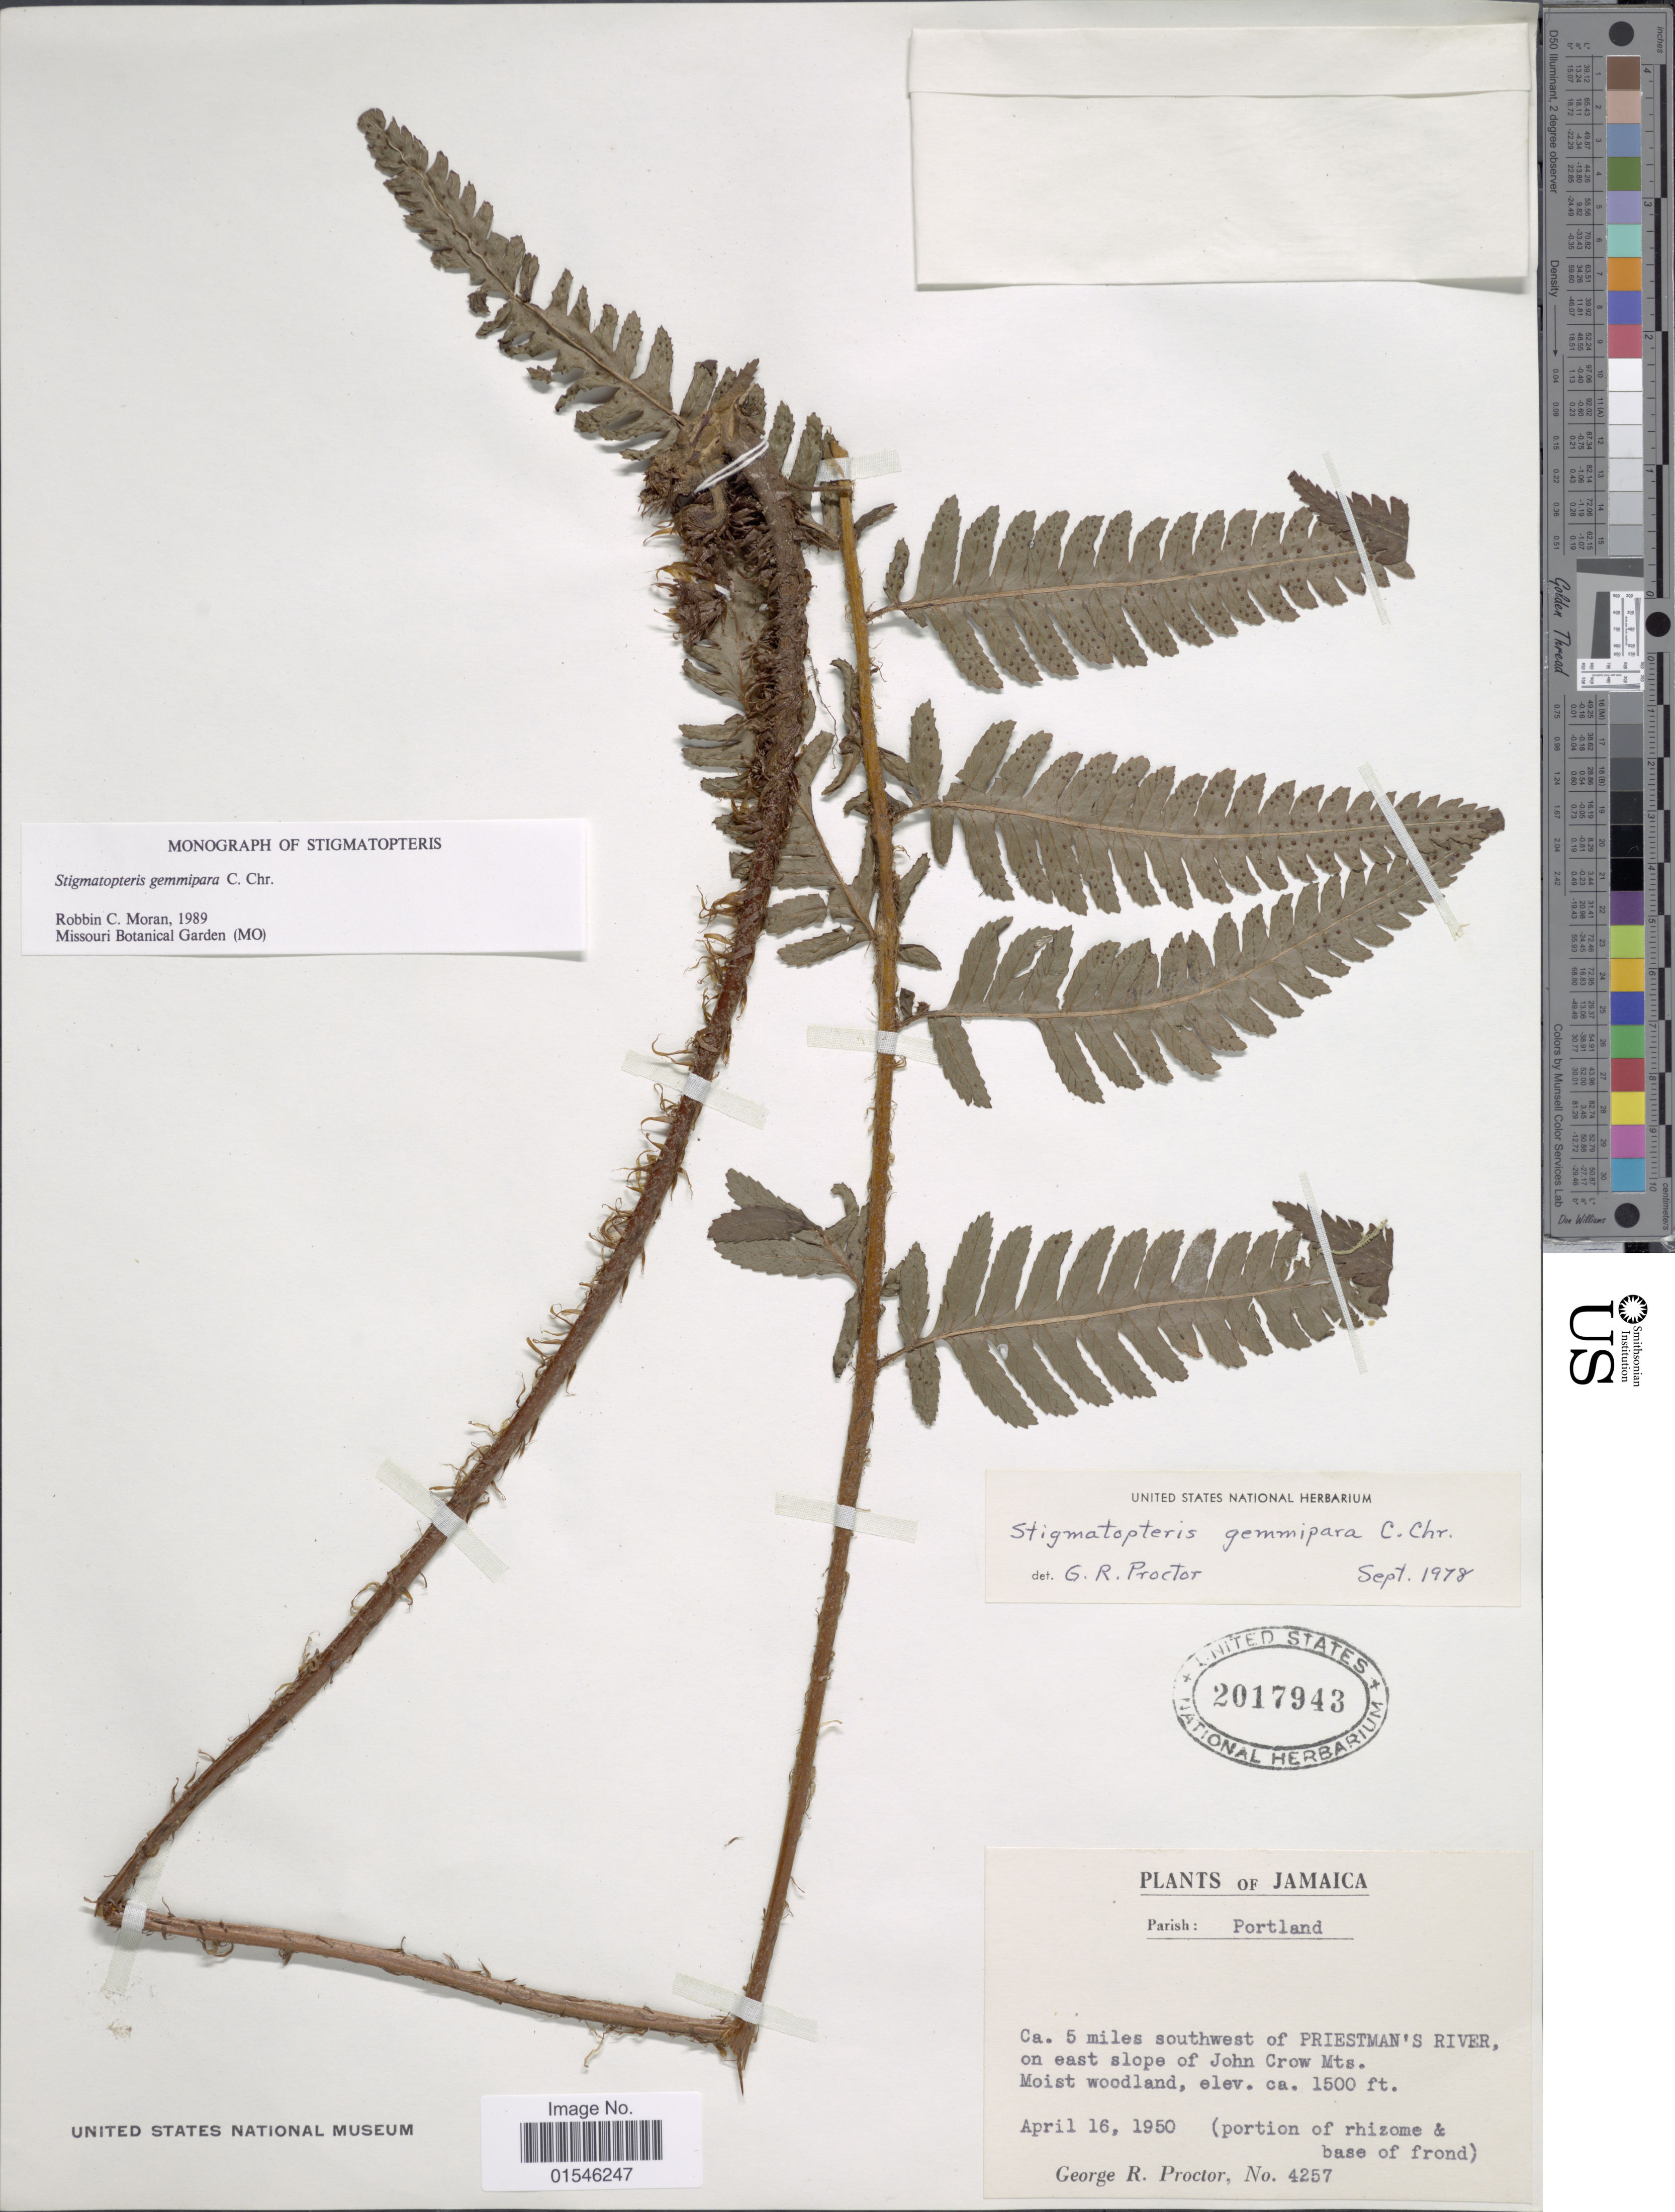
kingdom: Plantae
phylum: Tracheophyta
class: Polypodiopsida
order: Polypodiales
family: Dryopteridaceae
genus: Stigmatopteris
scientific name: Stigmatopteris gemmipara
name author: C. Chr.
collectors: G. R. Proctor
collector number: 4257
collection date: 1950-04-16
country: Jamaica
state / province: Portland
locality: Parish: Portland, Ca. 5 miles southwest of Priestman's River, on east slope of John Crow Mts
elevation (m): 457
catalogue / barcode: US 2017943